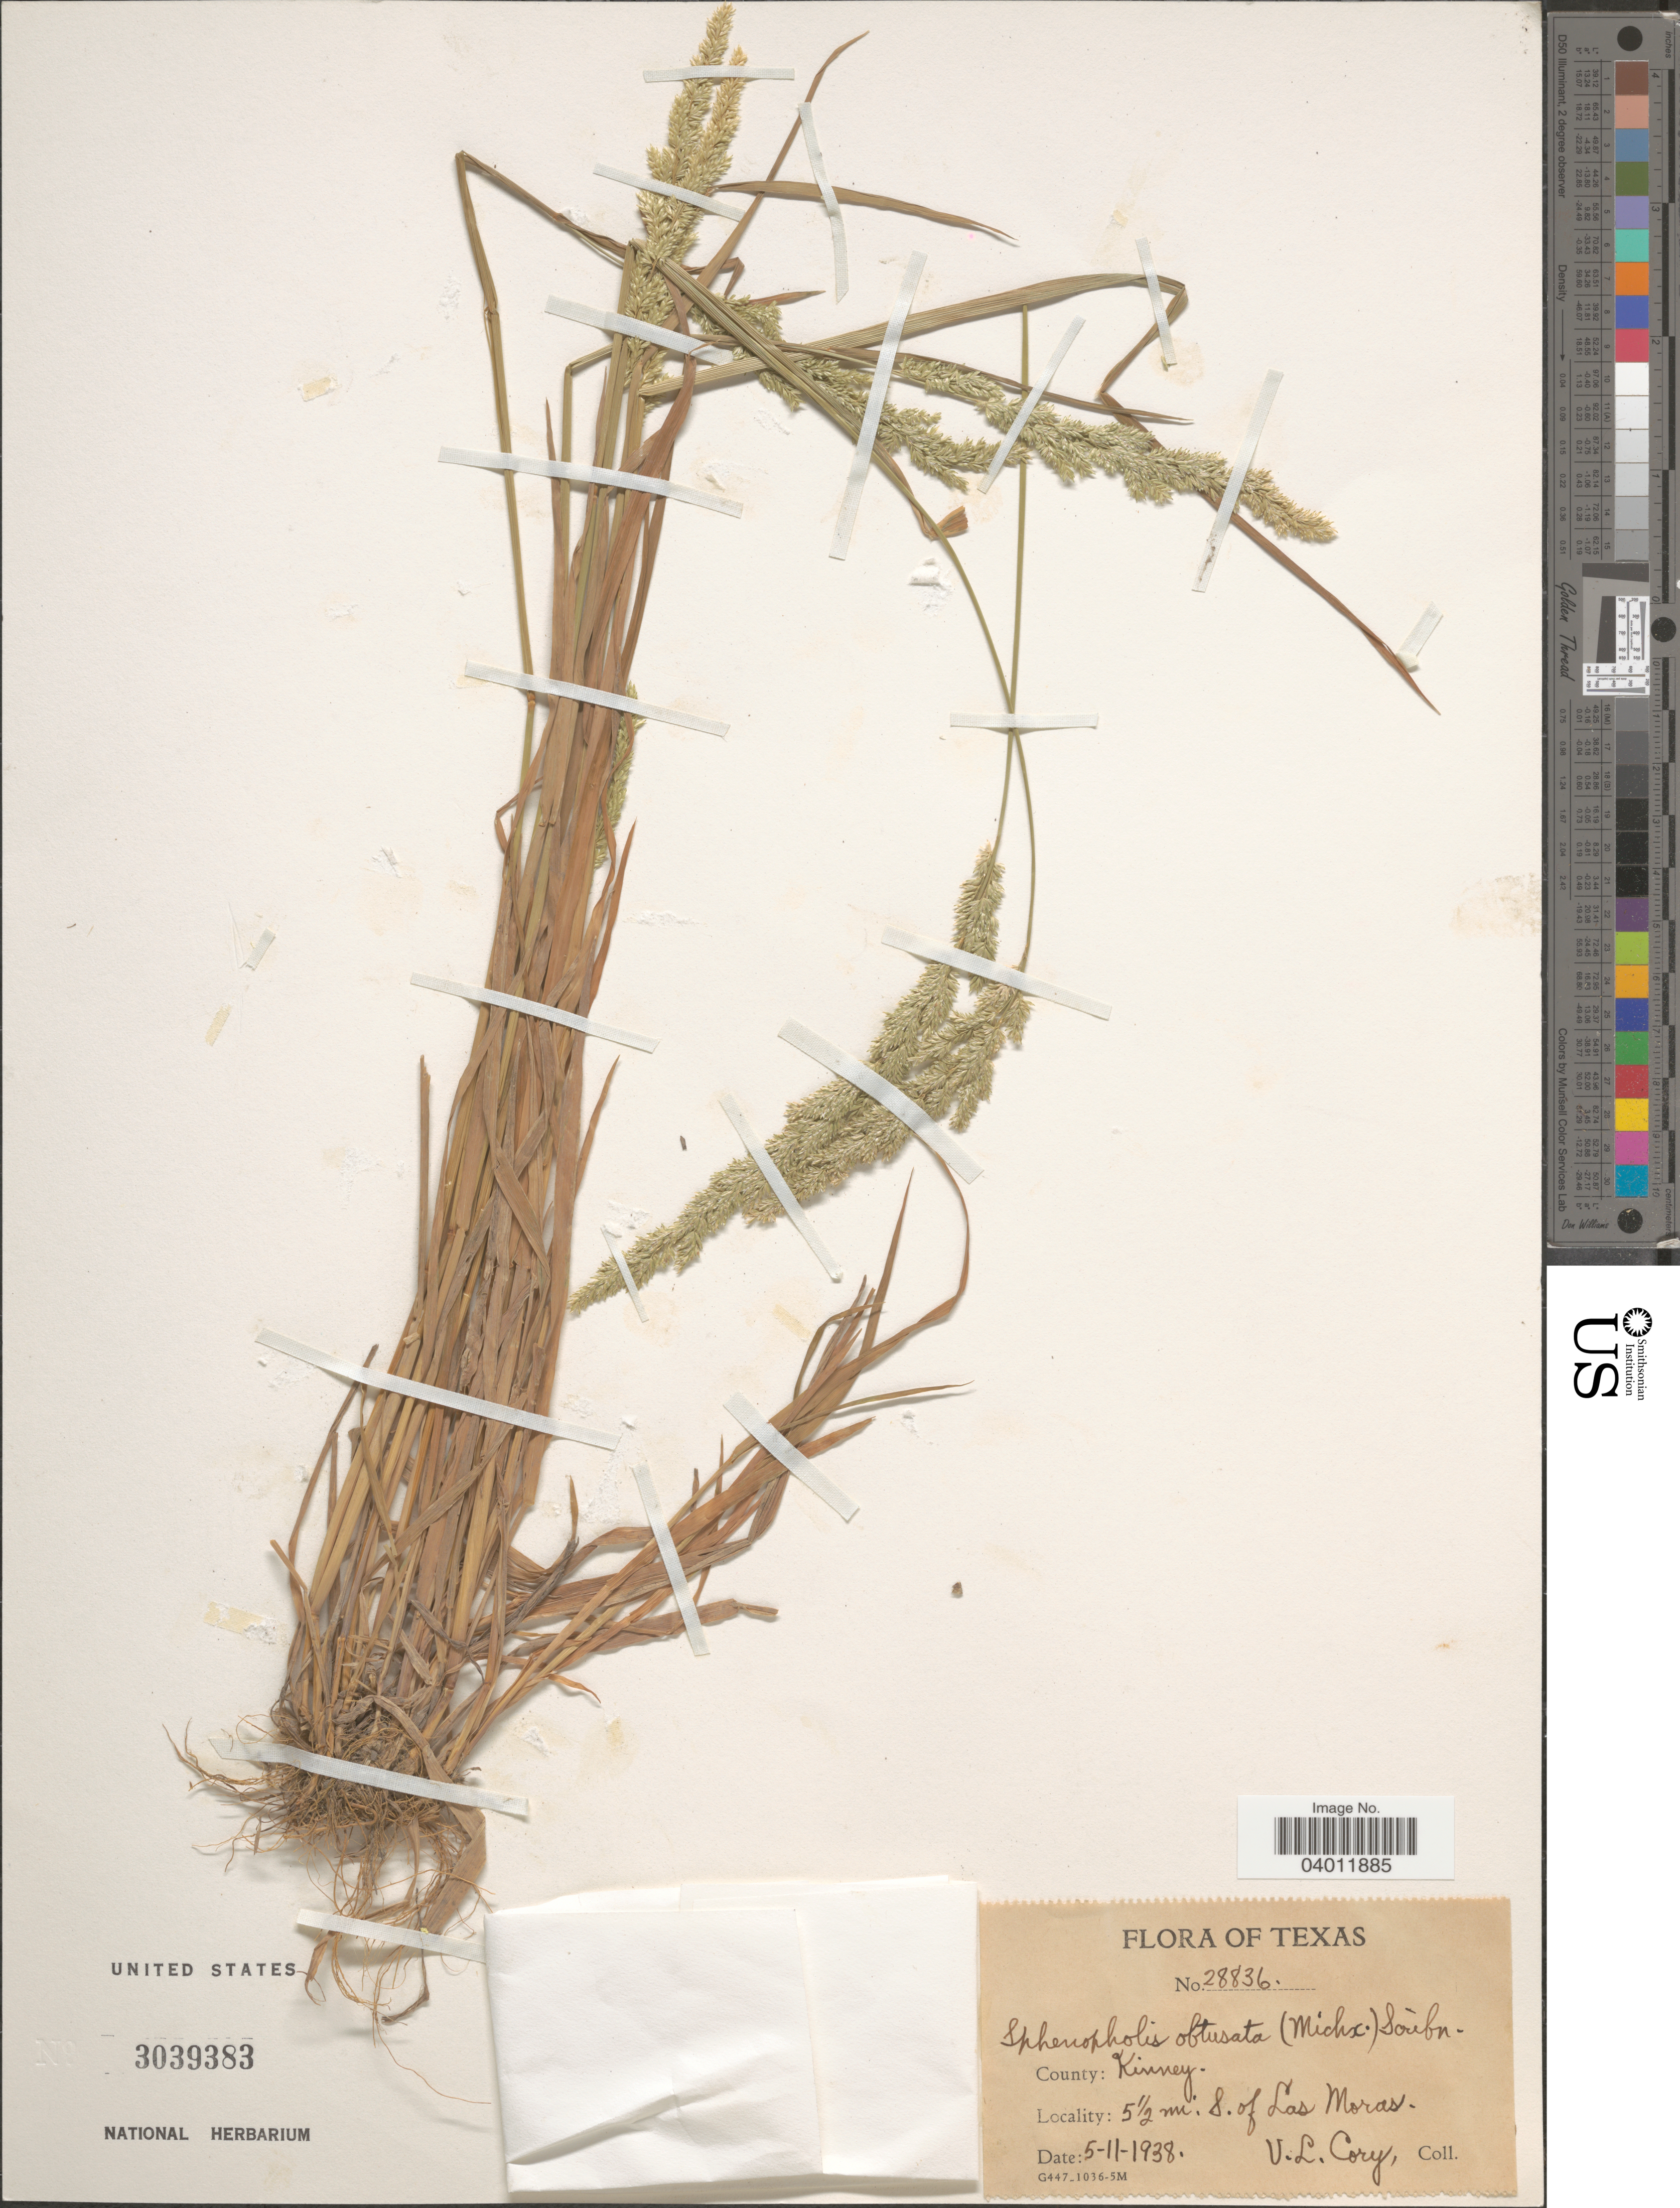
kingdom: Plantae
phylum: Tracheophyta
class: Liliopsida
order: Poales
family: Poaceae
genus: Sphenopholis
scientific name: Sphenopholis obtusata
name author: (Michx.) Scribn.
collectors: V. Cory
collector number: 28836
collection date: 1938-05-11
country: United States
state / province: Texas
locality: County: Kinney. 5½ mi. S. of Las Moras.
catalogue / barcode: US 3039383